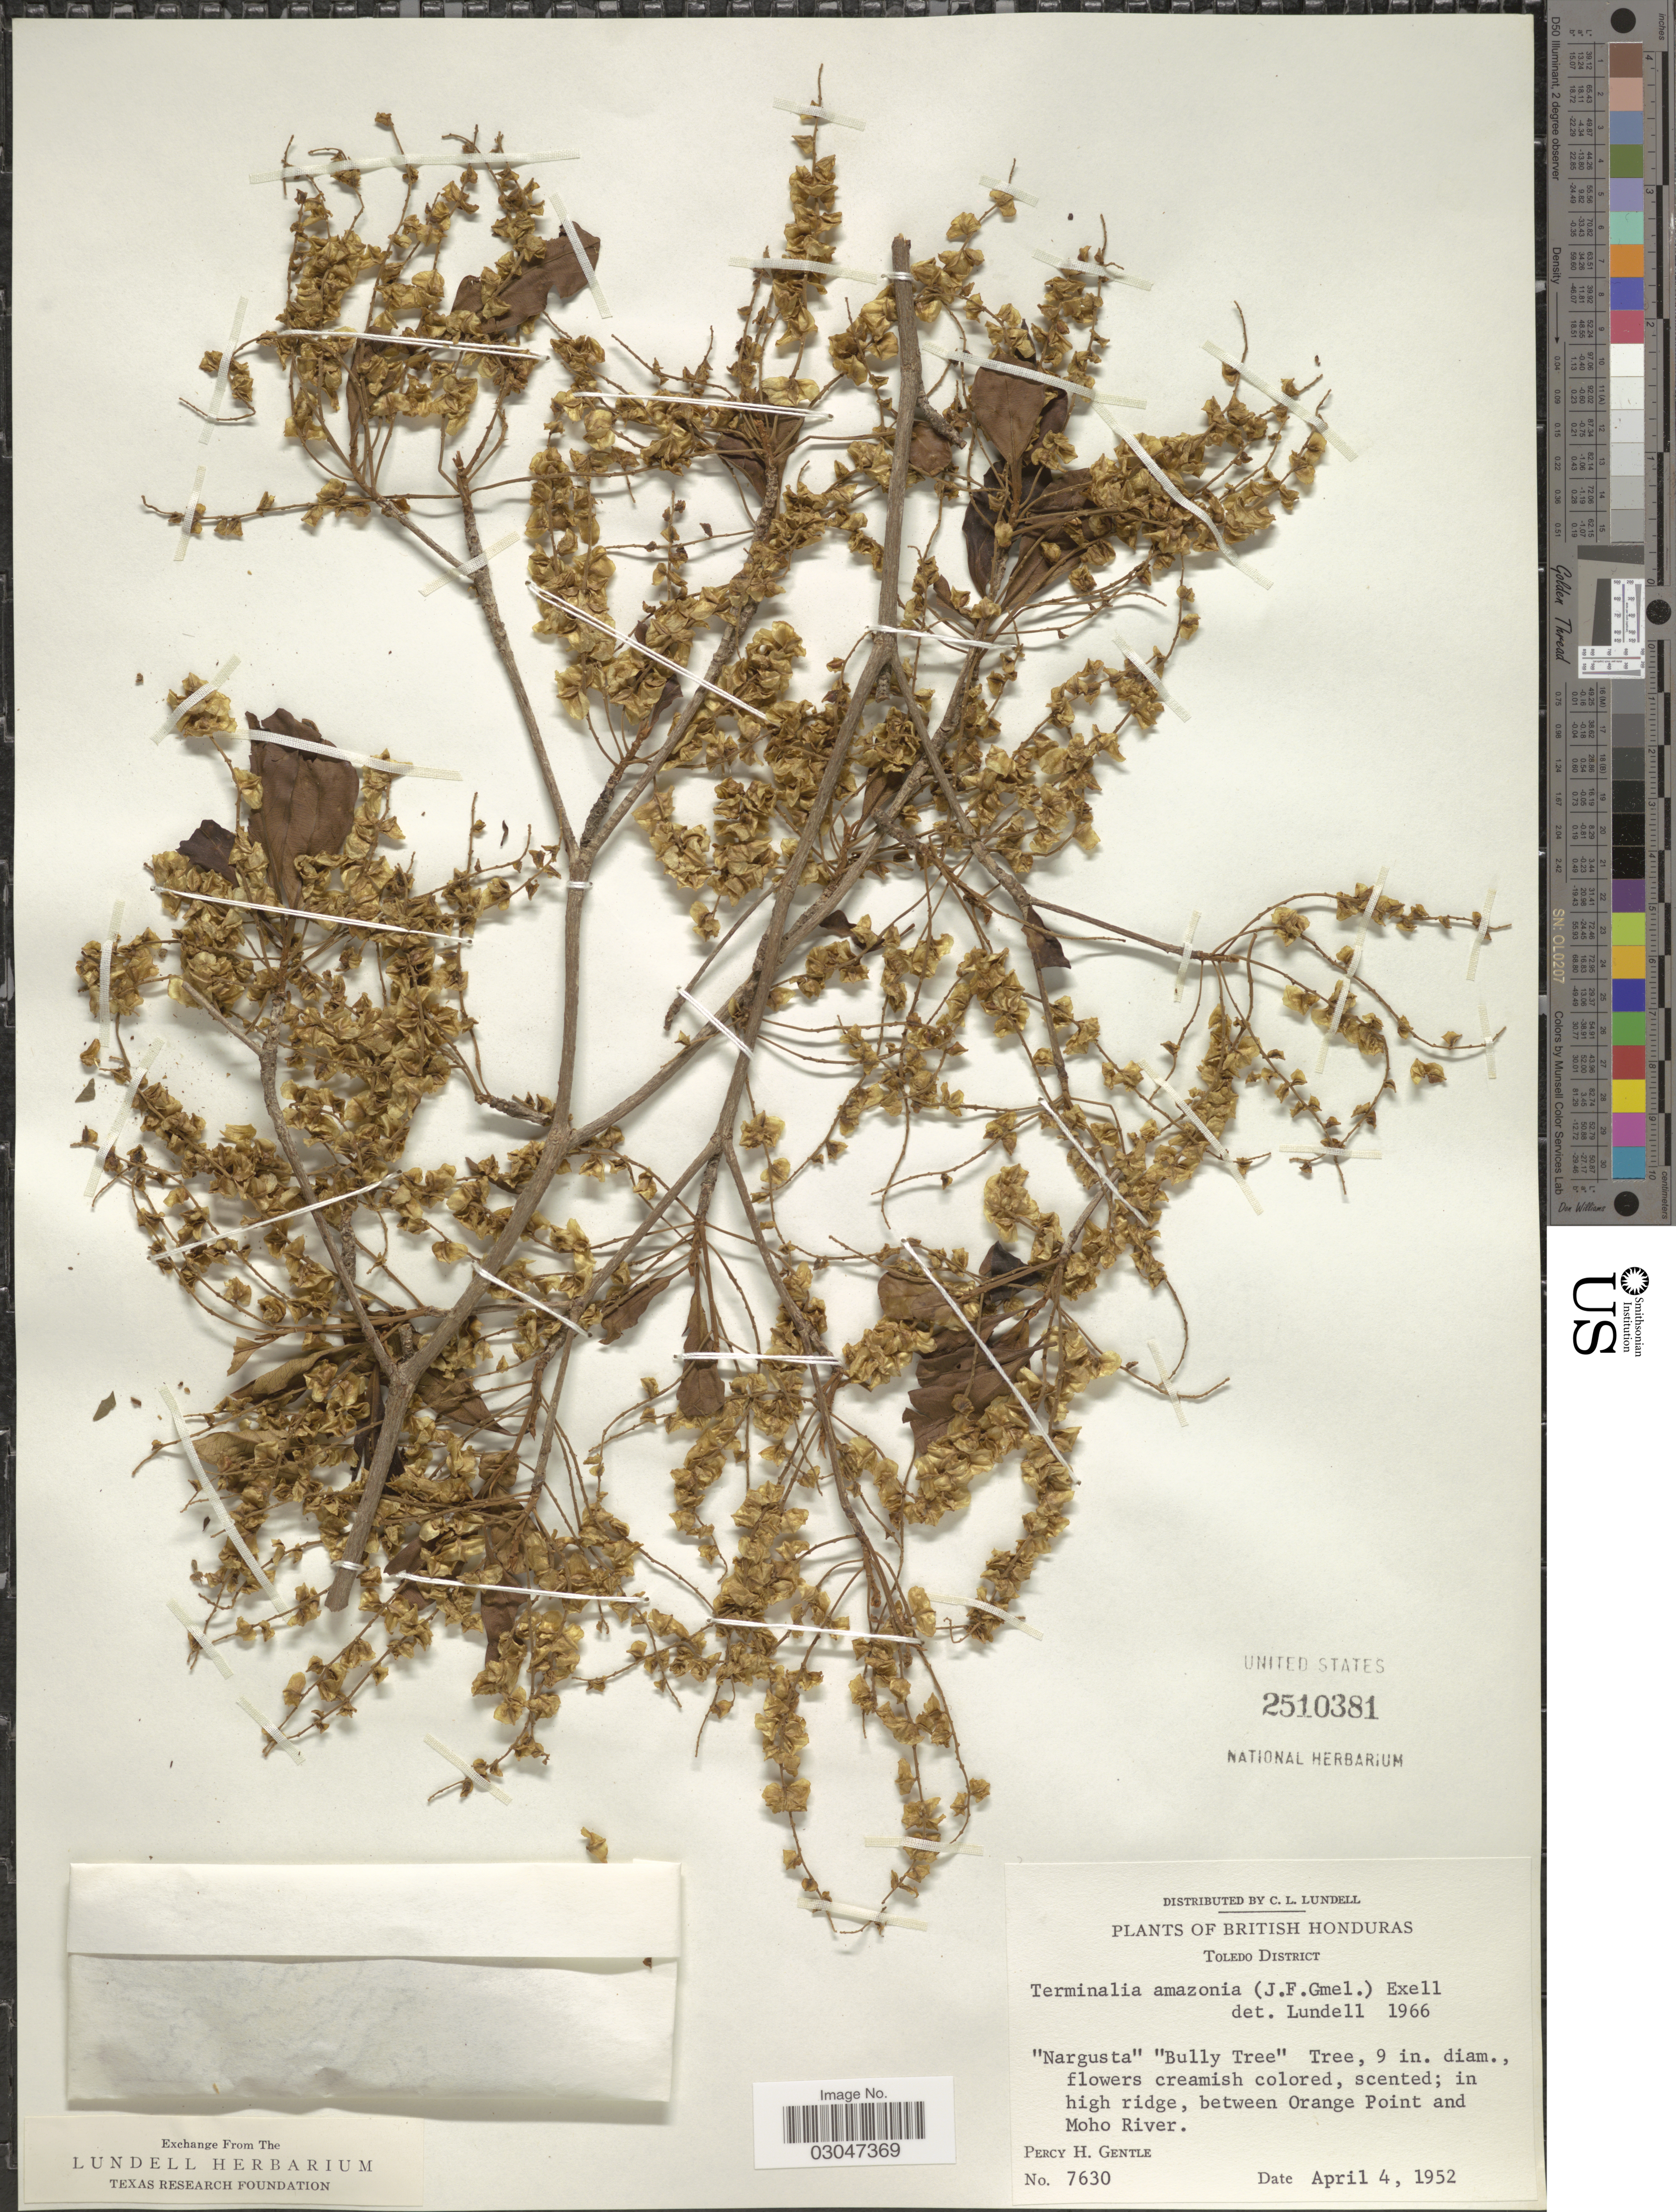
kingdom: Plantae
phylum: Tracheophyta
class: Magnoliopsida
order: Myrtales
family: Combretaceae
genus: Terminalia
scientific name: Terminalia amazonia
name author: (J.F. Gmel.) Exell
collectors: P. H. Gentle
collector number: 7630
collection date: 1952-04-04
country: Belize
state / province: Toledo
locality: British Honduras. Toledo District, in high ridge, between Orange Point and Moho River.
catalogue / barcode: US 2510381